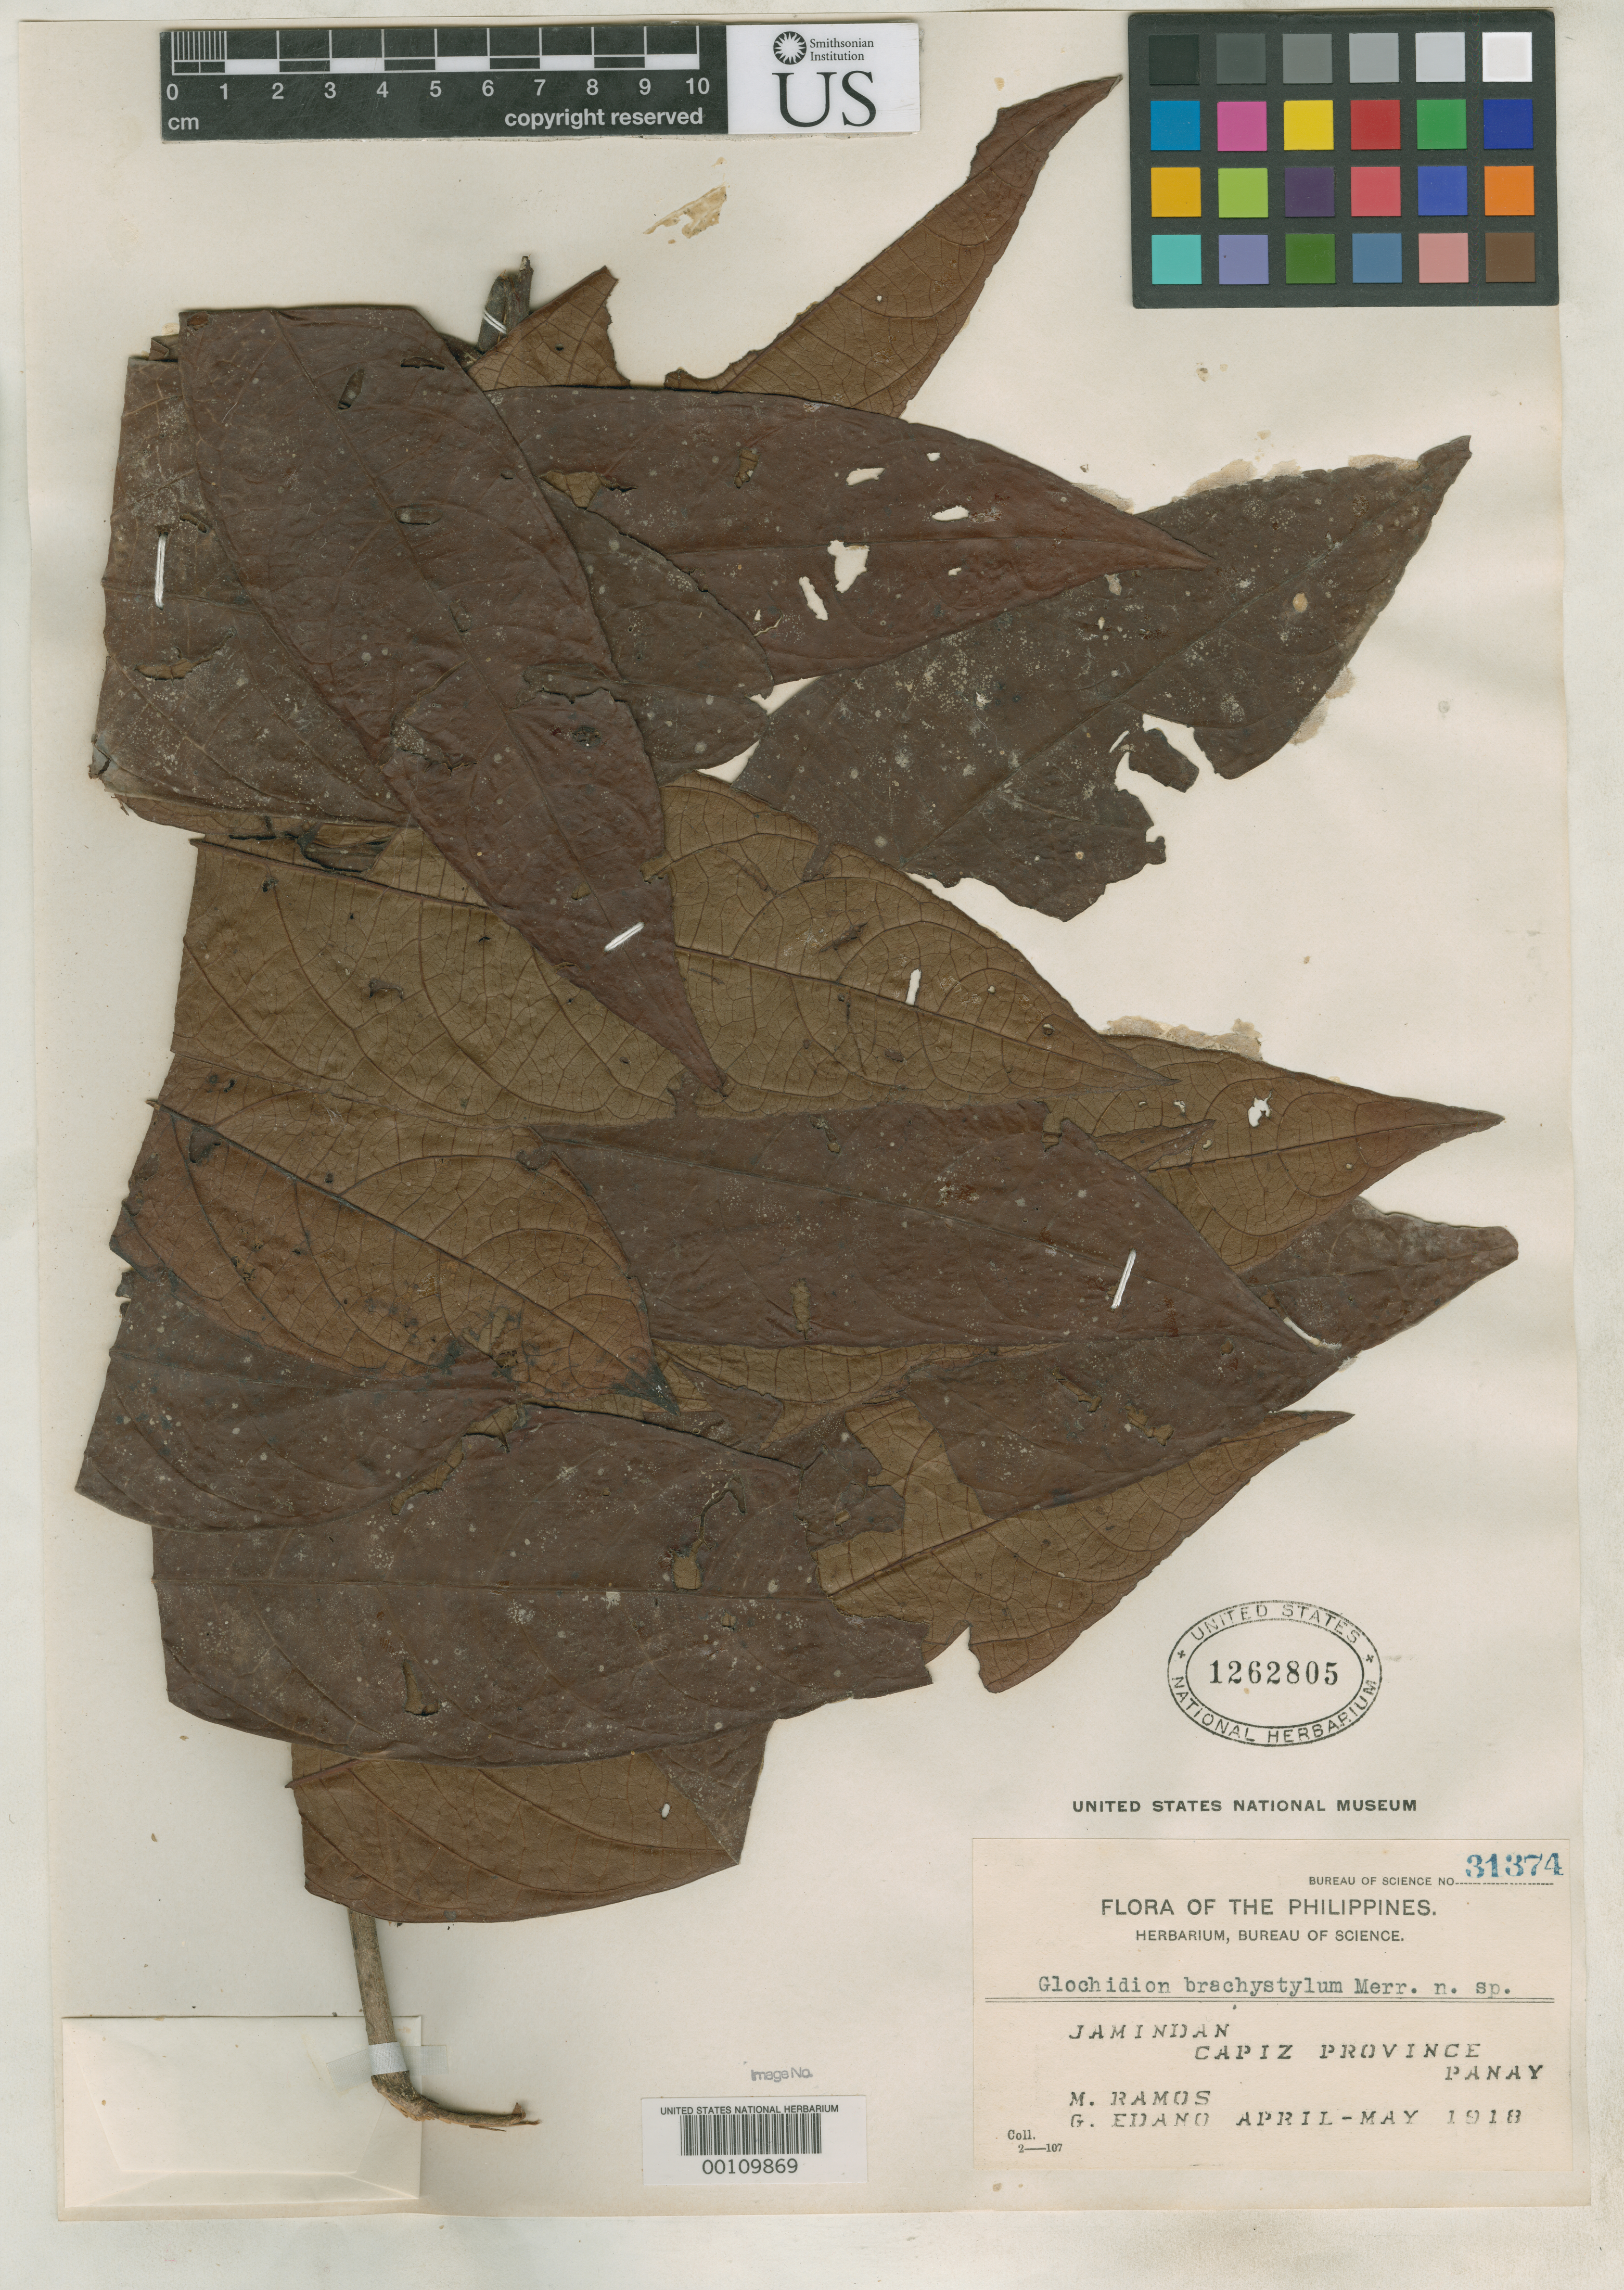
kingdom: Plantae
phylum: Tracheophyta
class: Magnoliopsida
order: Malpighiales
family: Phyllanthaceae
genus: Glochidion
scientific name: Glochidion brachystylum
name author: Merr.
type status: Isotype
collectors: M. Ramos & G. E. Edaño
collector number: Bur. Sci. 31374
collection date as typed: Apr 1918 to -- May 1918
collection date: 1918-04/1918-05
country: Philippines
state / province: Western Visayas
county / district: Capiz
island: Panay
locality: Jamindan.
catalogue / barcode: US 1262805